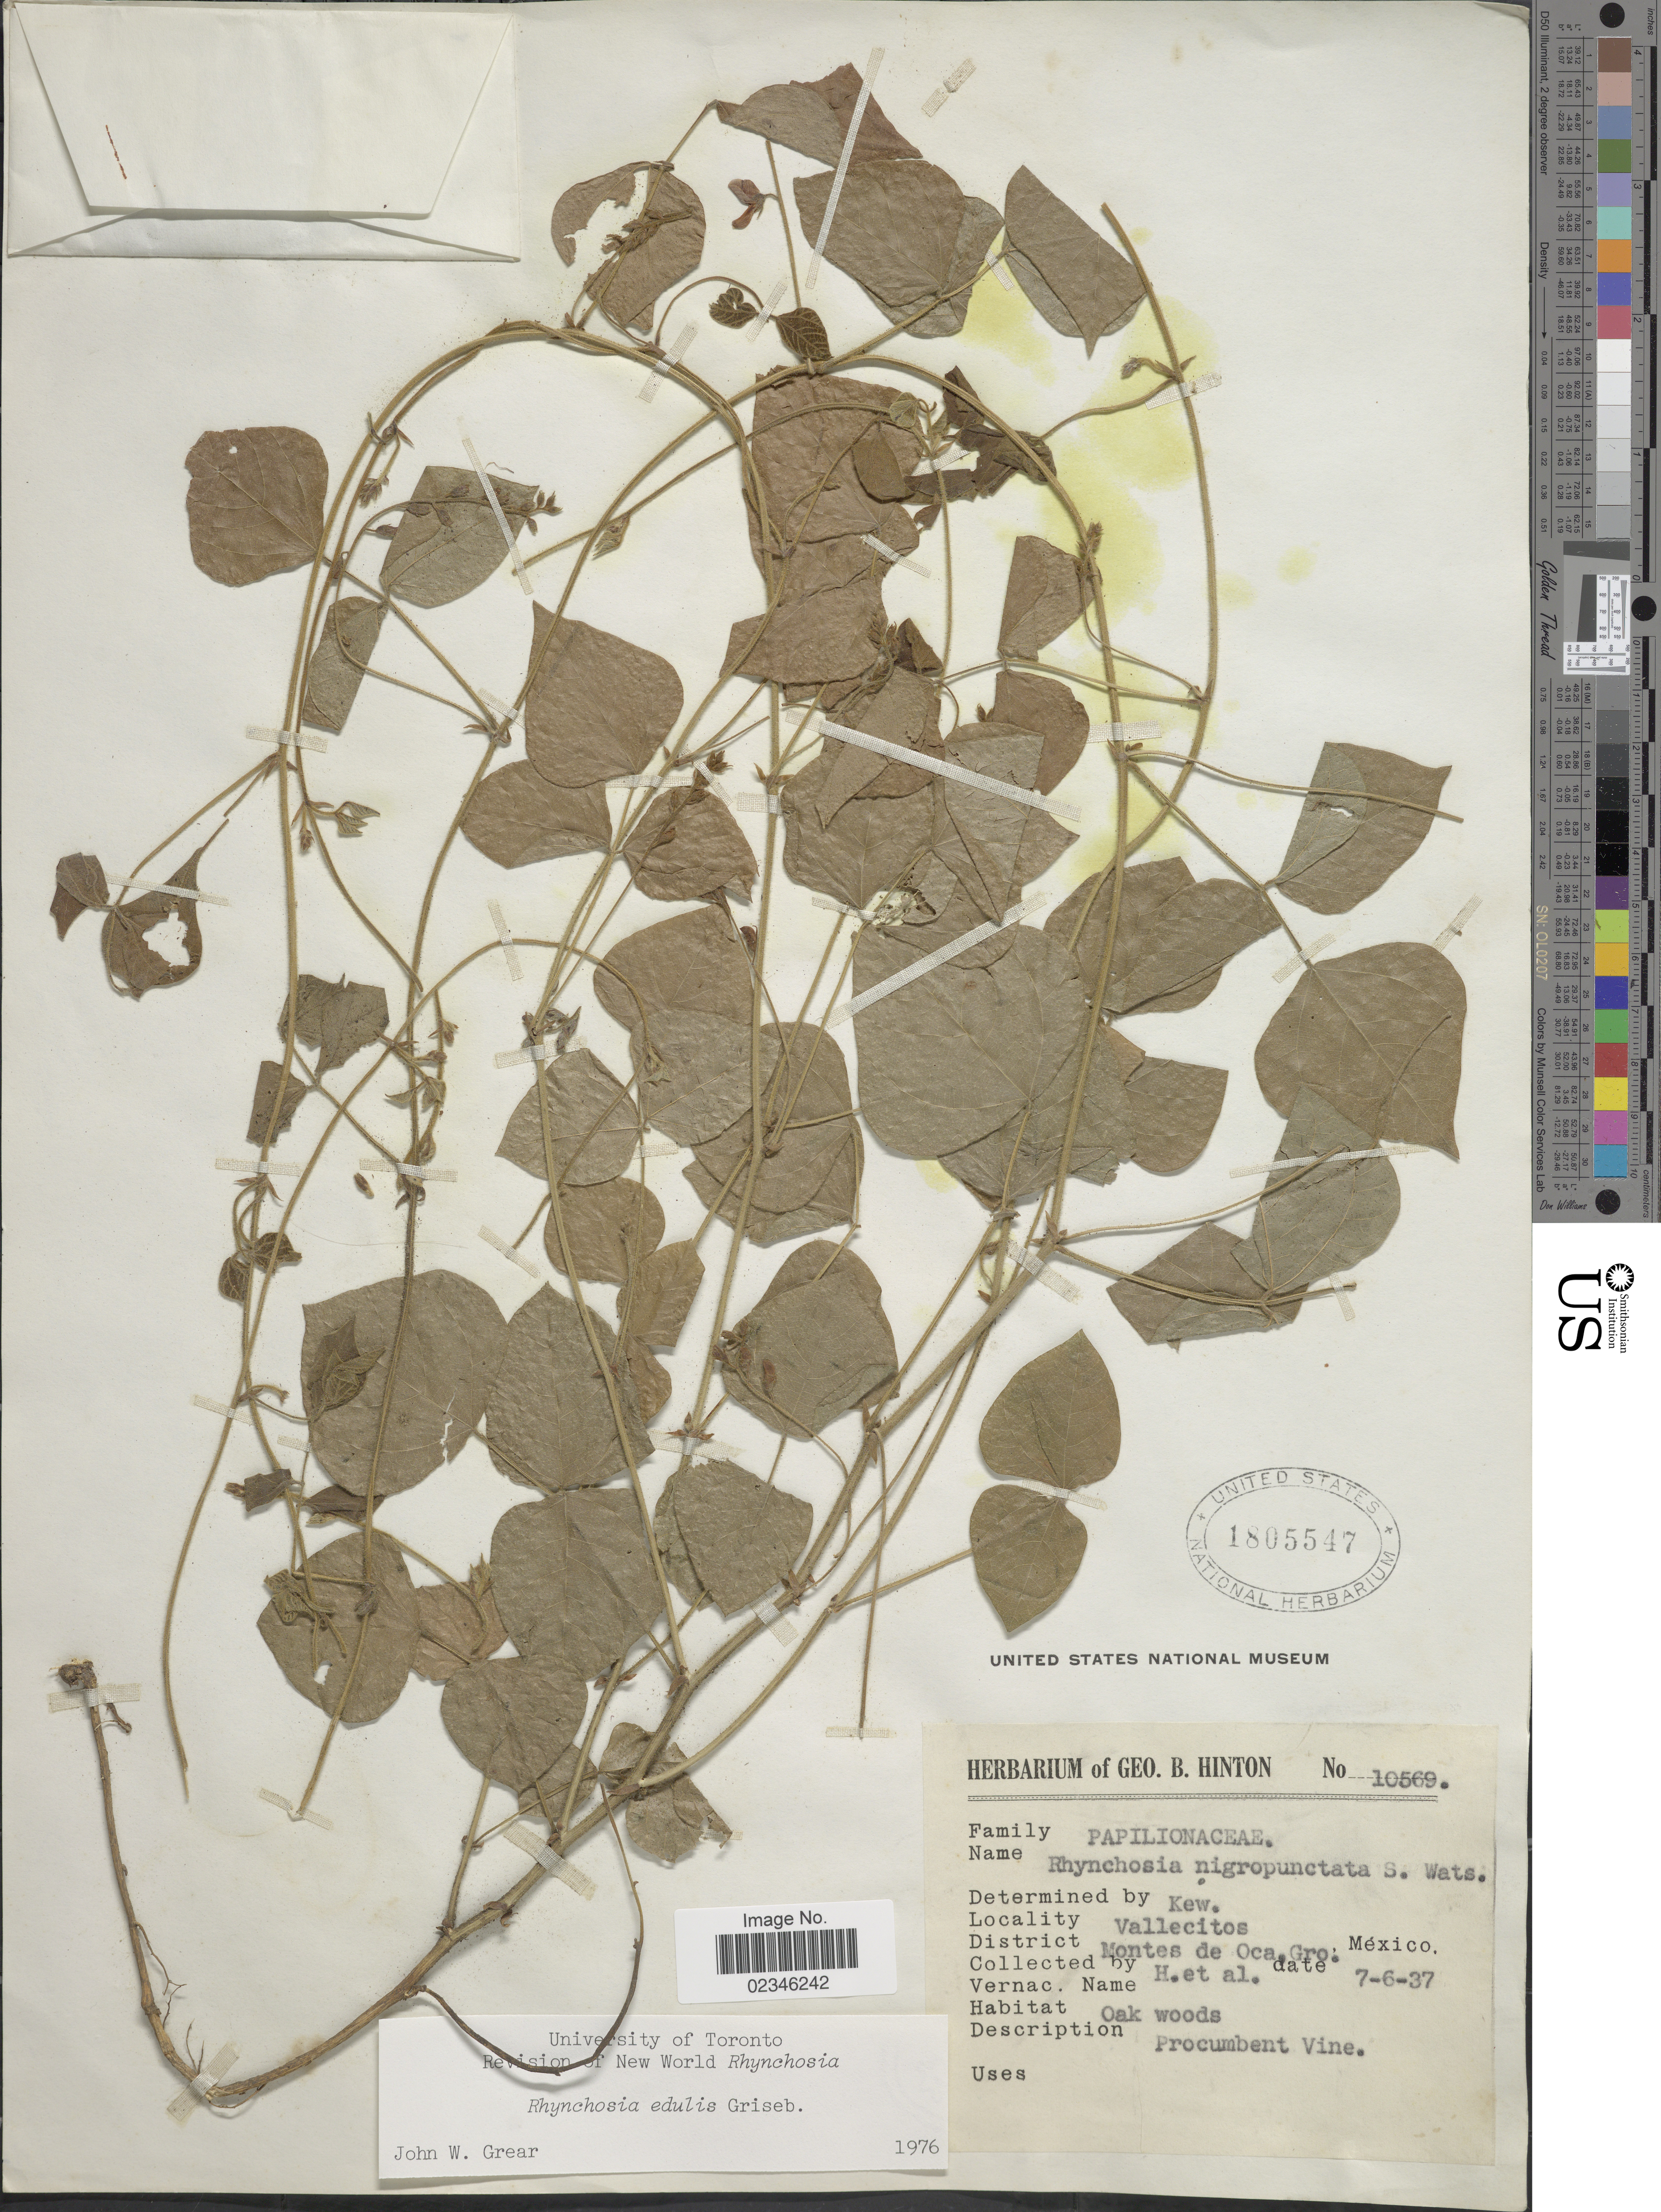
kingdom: Plantae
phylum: Tracheophyta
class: Magnoliopsida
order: Fabales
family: Fabaceae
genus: Rhynchosia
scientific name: Rhynchosia edulis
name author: Griseb.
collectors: G. B. Hinton & et al.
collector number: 10569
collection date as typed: Transcribed d/m/y: 6/7/37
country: Mexico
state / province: Guerrero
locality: Vallecitos. District: Montes de Oca, Gro.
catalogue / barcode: US 1805547